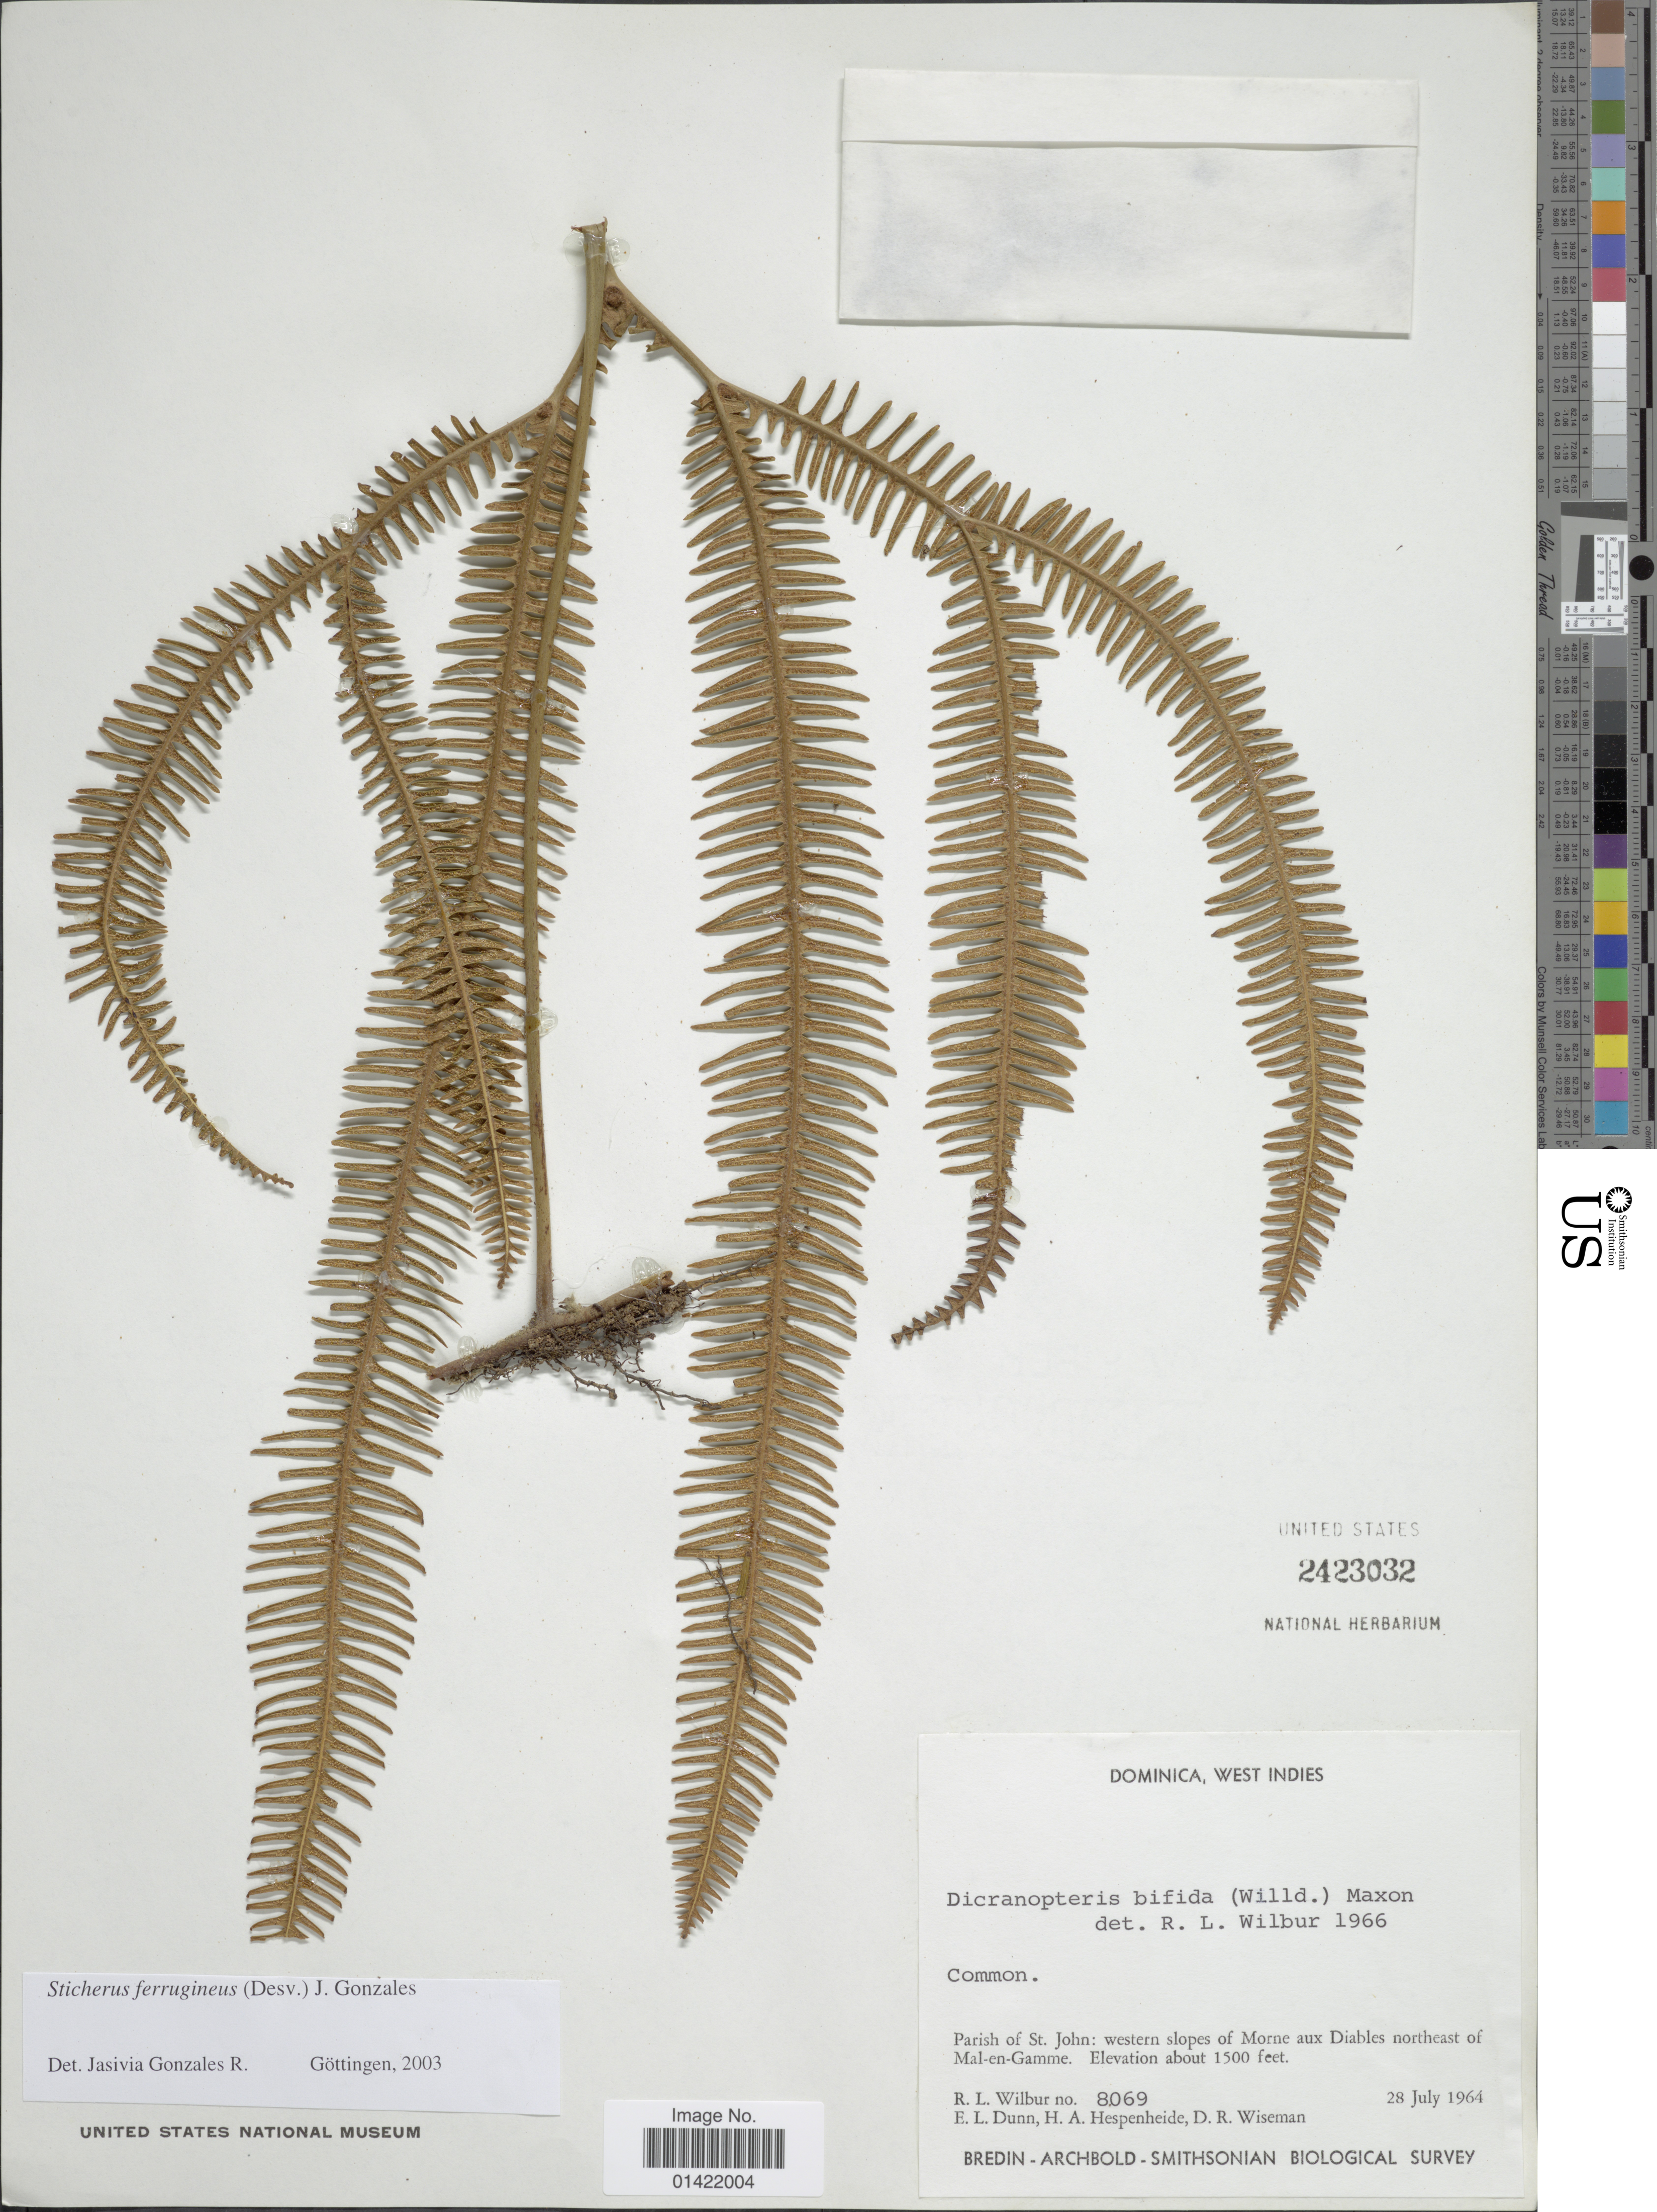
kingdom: Plantae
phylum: Tracheophyta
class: Polypodiopsida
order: Gleicheniales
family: Gleicheniaceae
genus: Sticherus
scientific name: Sticherus ferrugineus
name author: (Desv.) J. Gonzales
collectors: R. L. Wilbur, E. Dunn, H. Hespendheide & D. R. Wiseman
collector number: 8069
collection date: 1964-07-28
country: Dominica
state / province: St. John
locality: West Indies. Parish of St. John: western slopes of Morne aux Diables northeast of Mal-en-Gamme.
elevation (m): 457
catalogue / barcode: US 2423032